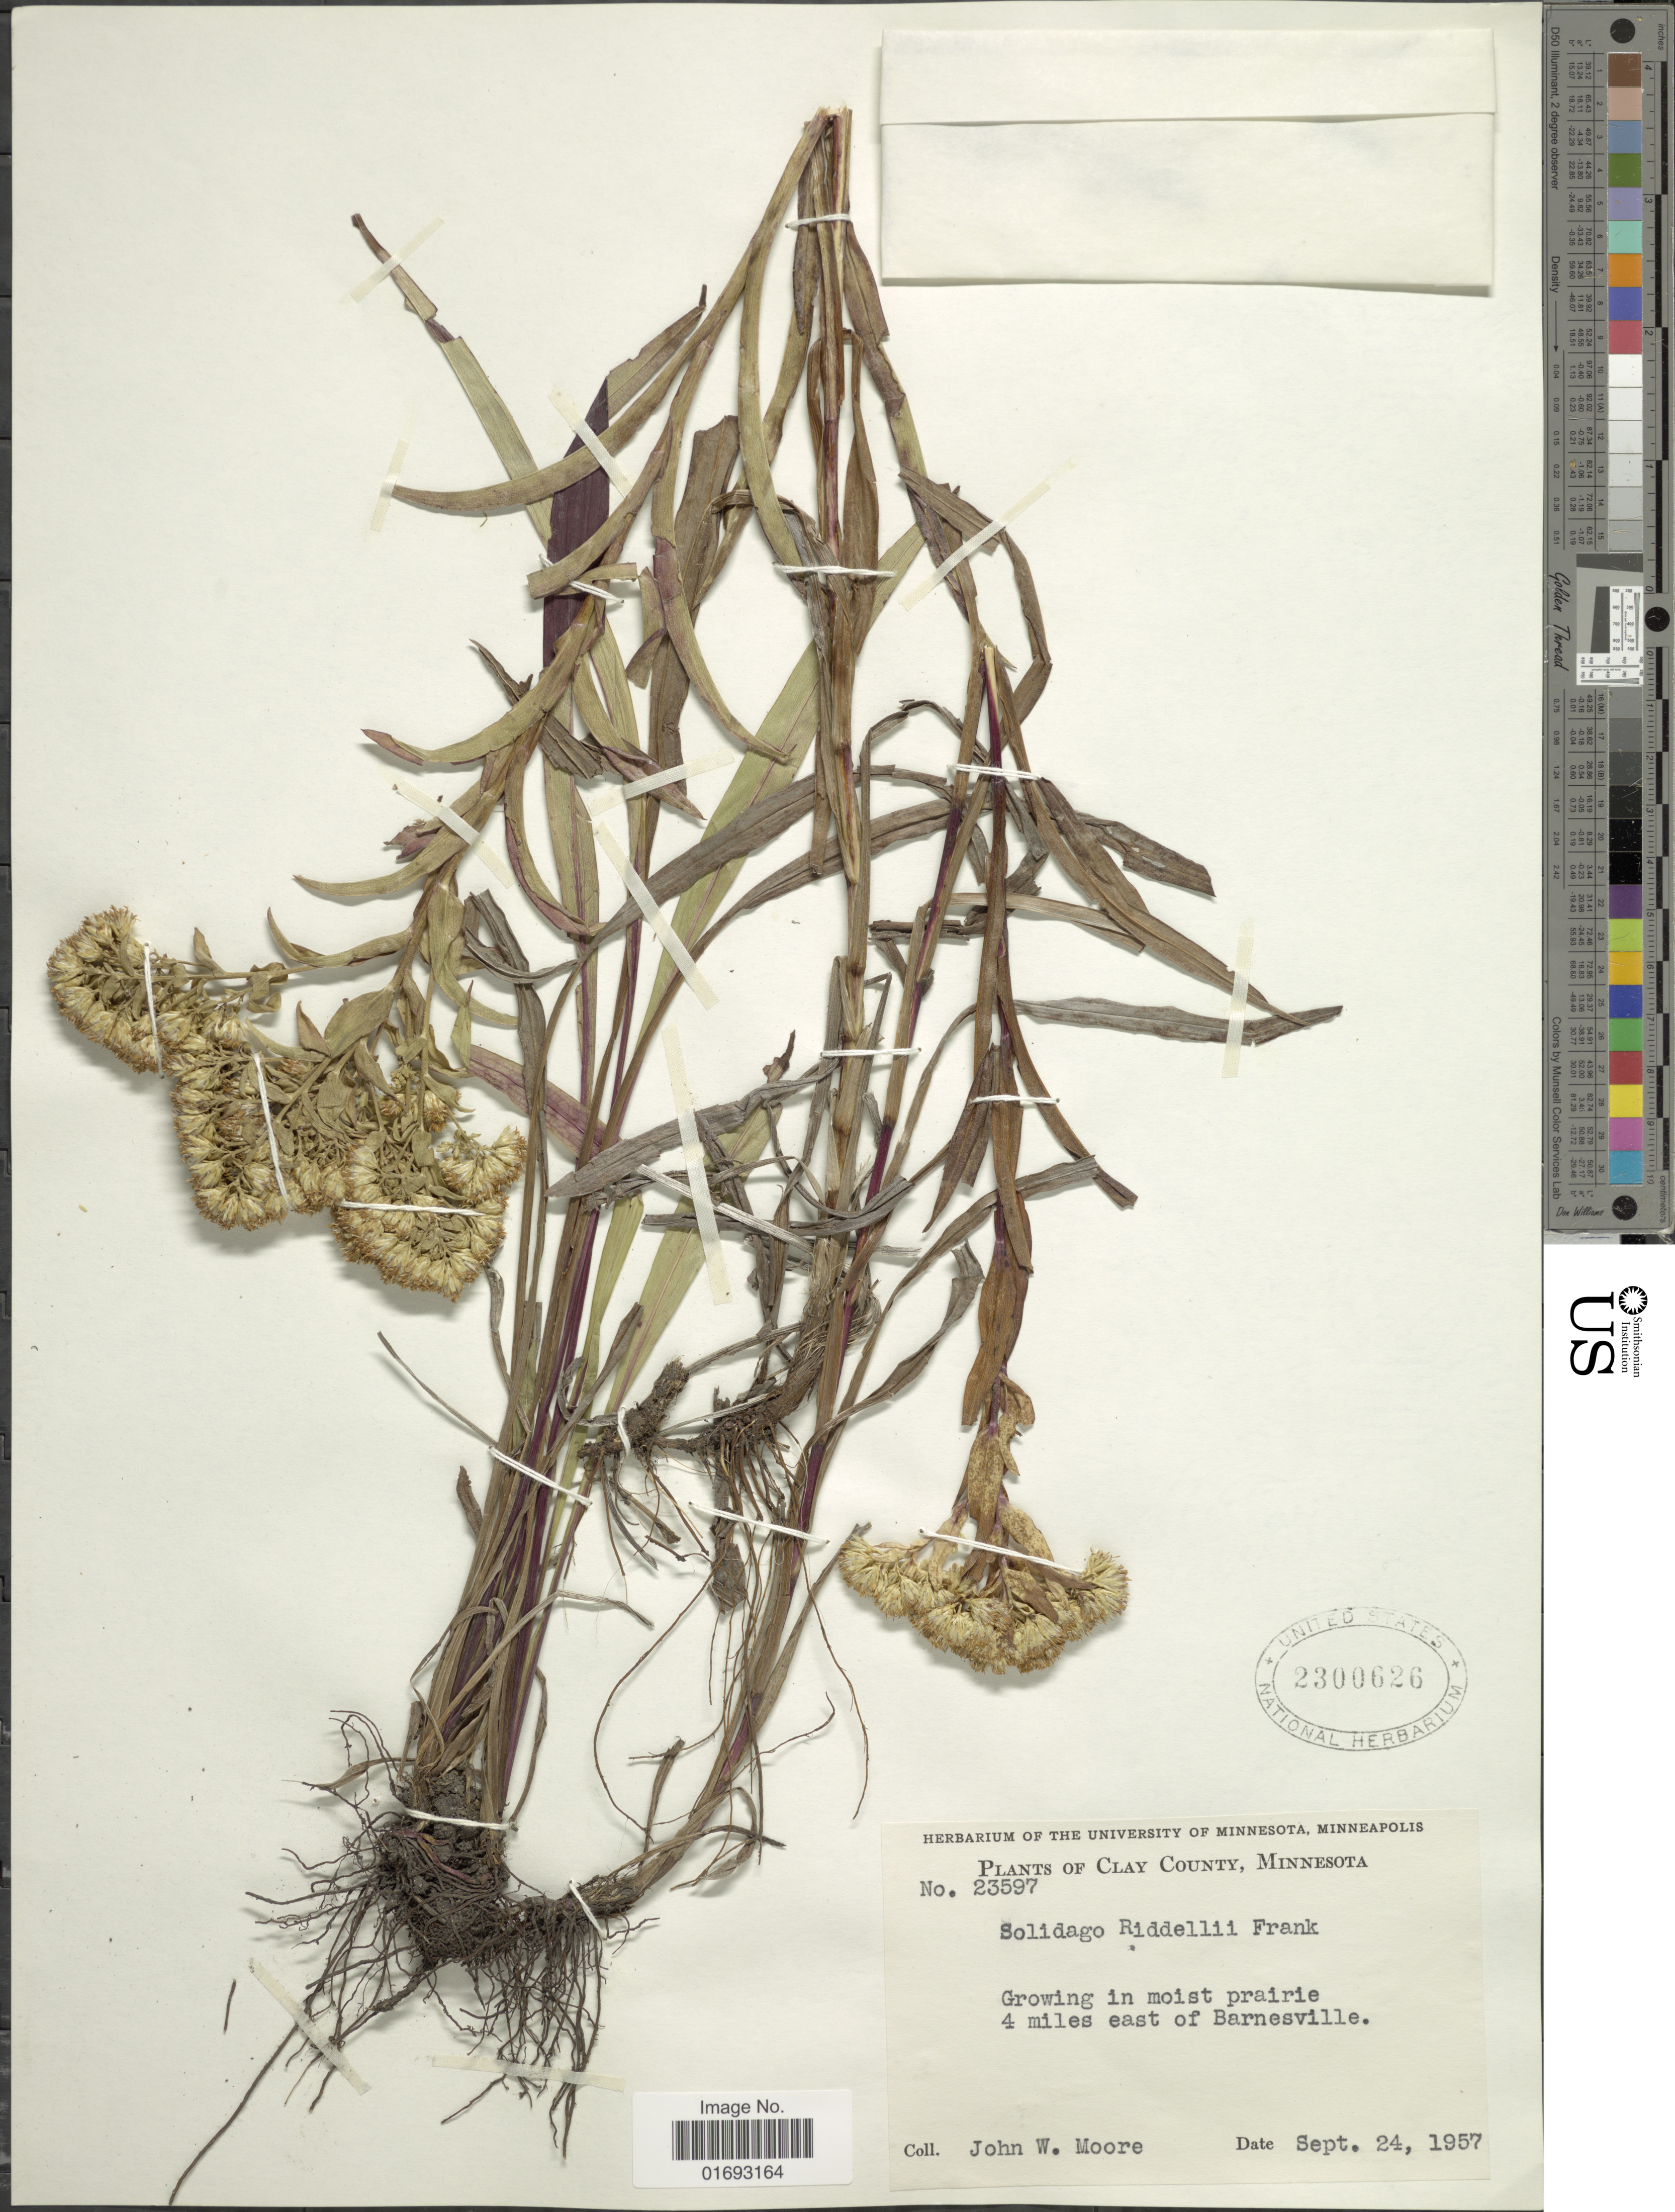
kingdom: Plantae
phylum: Tracheophyta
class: Magnoliopsida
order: Asterales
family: Asteraceae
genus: Oligoneuron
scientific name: Oligoneuron riddellii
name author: (Frank) Rydb.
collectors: J. Moore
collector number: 23597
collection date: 1957-09-24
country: United States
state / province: Minnesota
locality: Clay County, growing in moist prairie, 4 miles east of Barnedville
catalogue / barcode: US 2300626